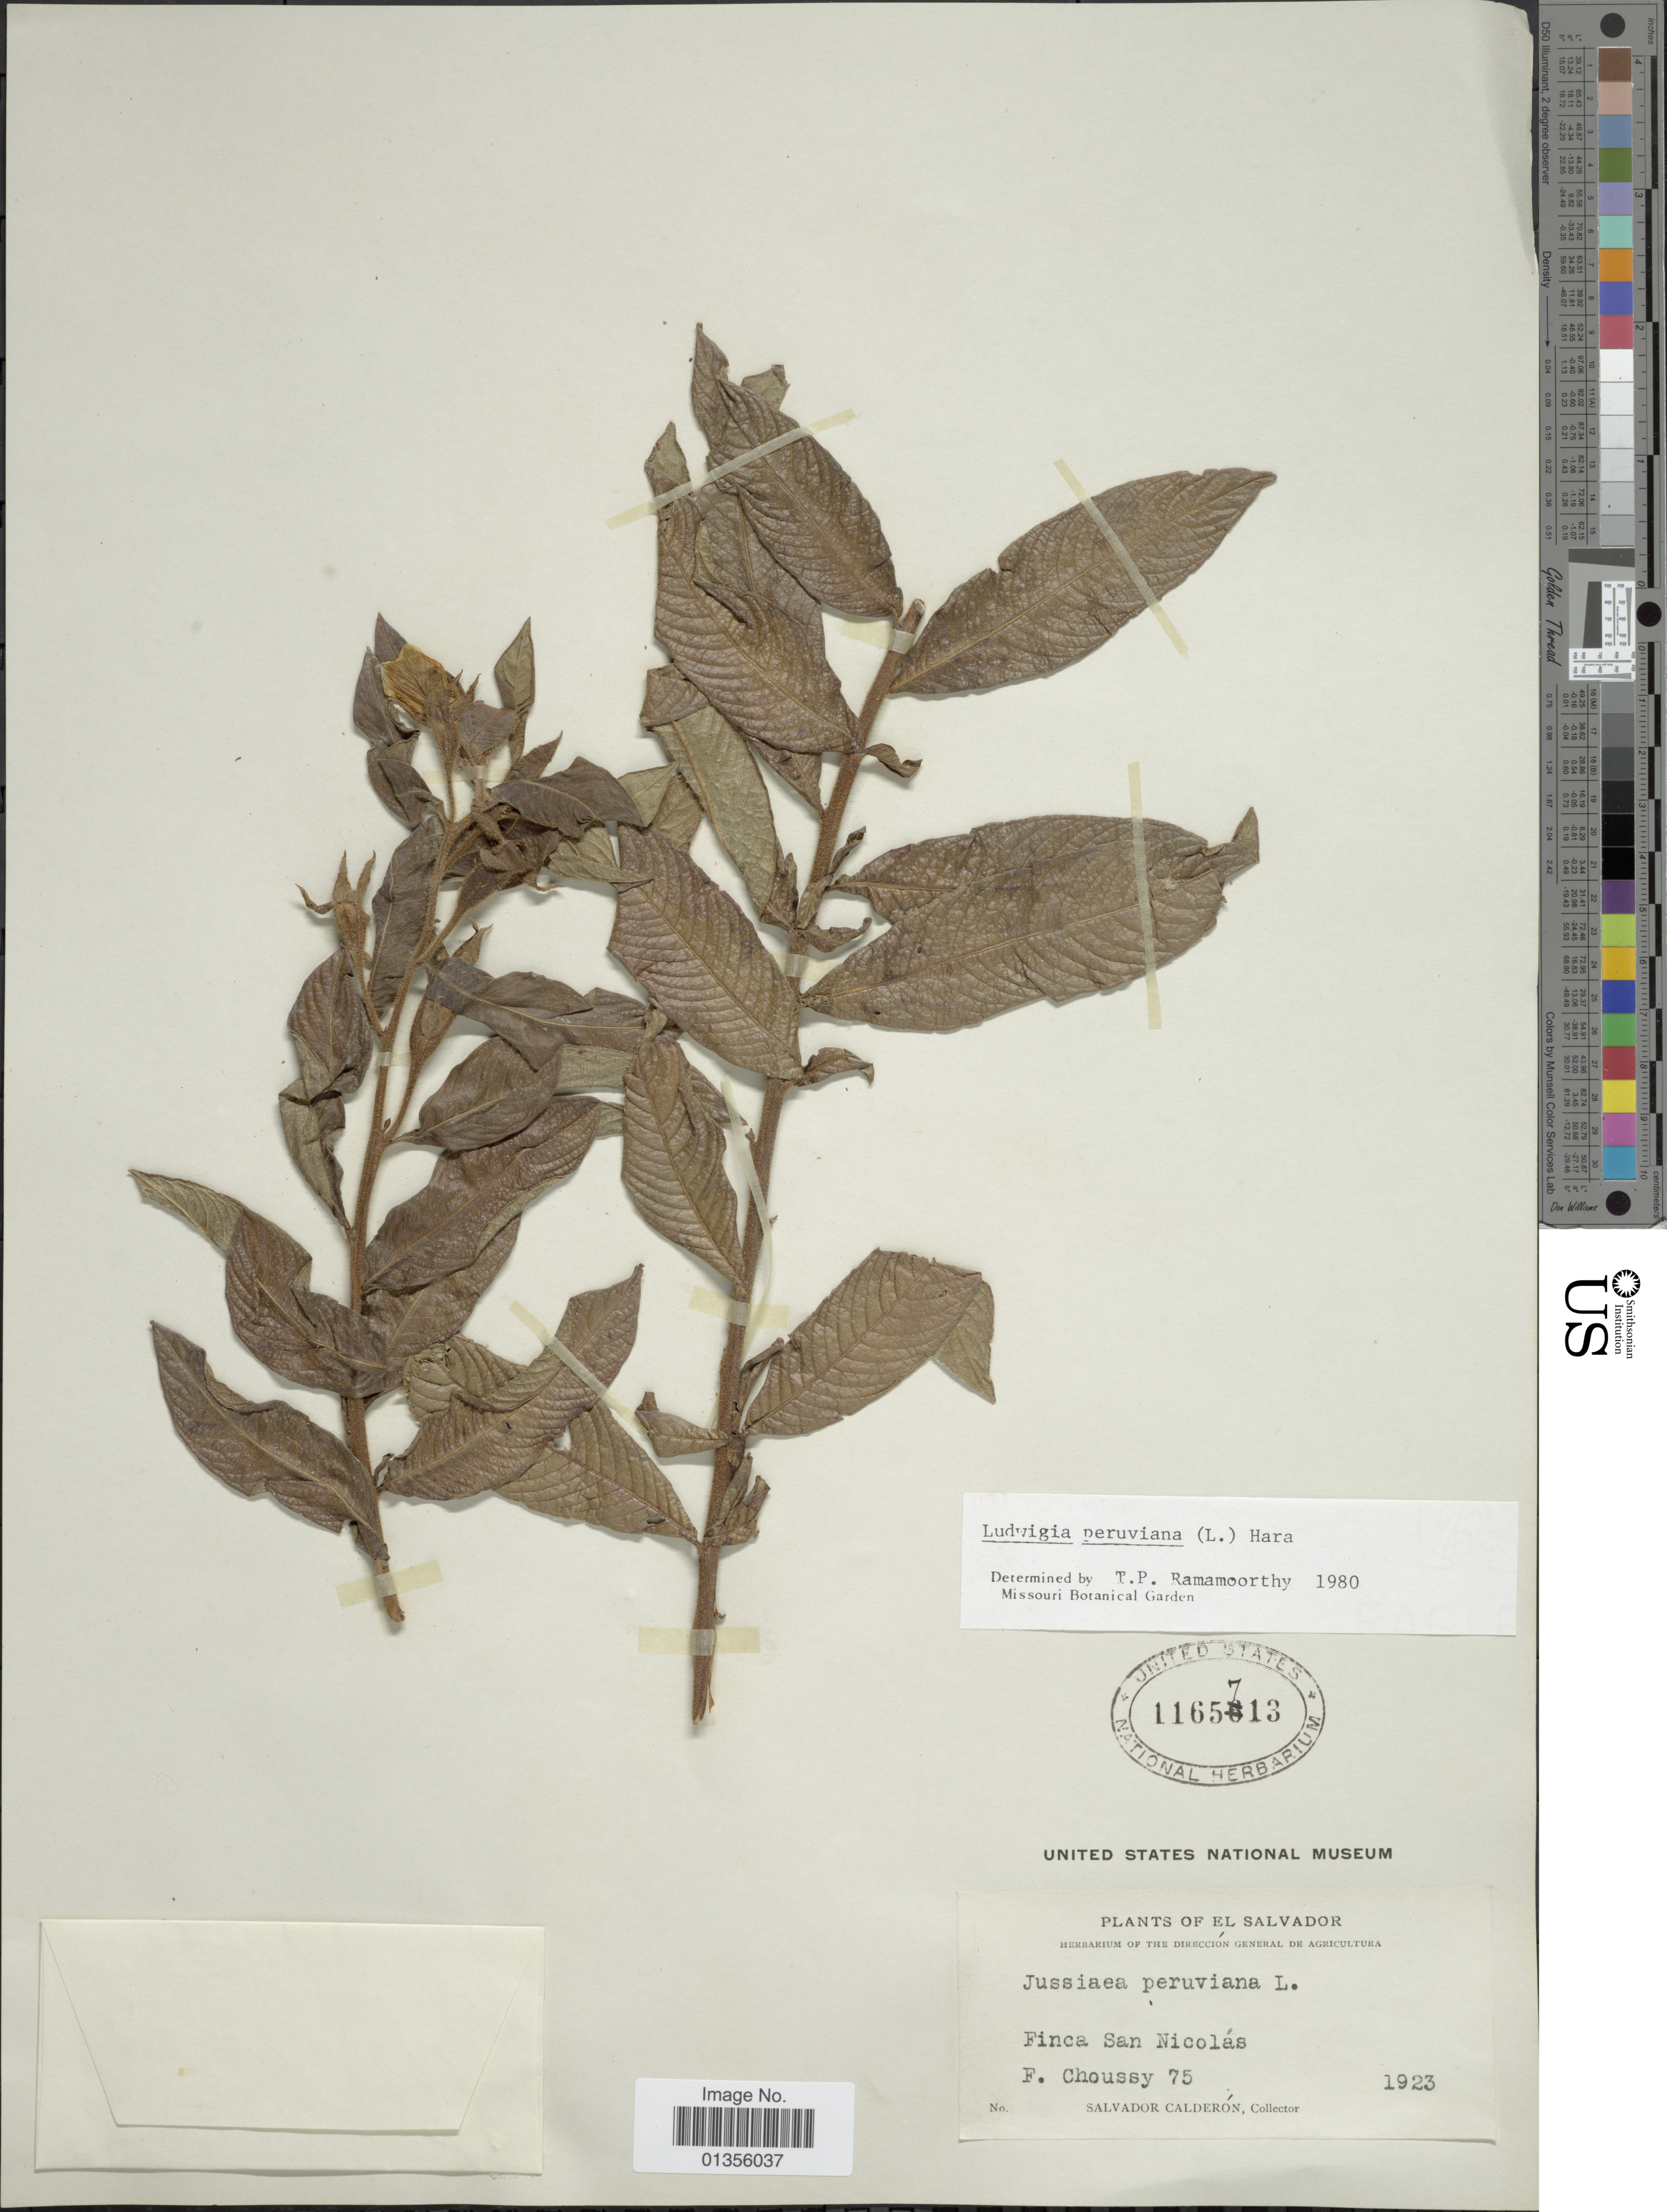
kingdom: Plantae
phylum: Tracheophyta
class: Magnoliopsida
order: Myrtales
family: Onagraceae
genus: Ludwigia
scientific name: Ludwigia peruviana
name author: (L.) H. Hara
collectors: F. Choussy & S. Calderón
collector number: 75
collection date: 1923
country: El Salvador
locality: Finca San Nicolás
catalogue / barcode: US 1165713